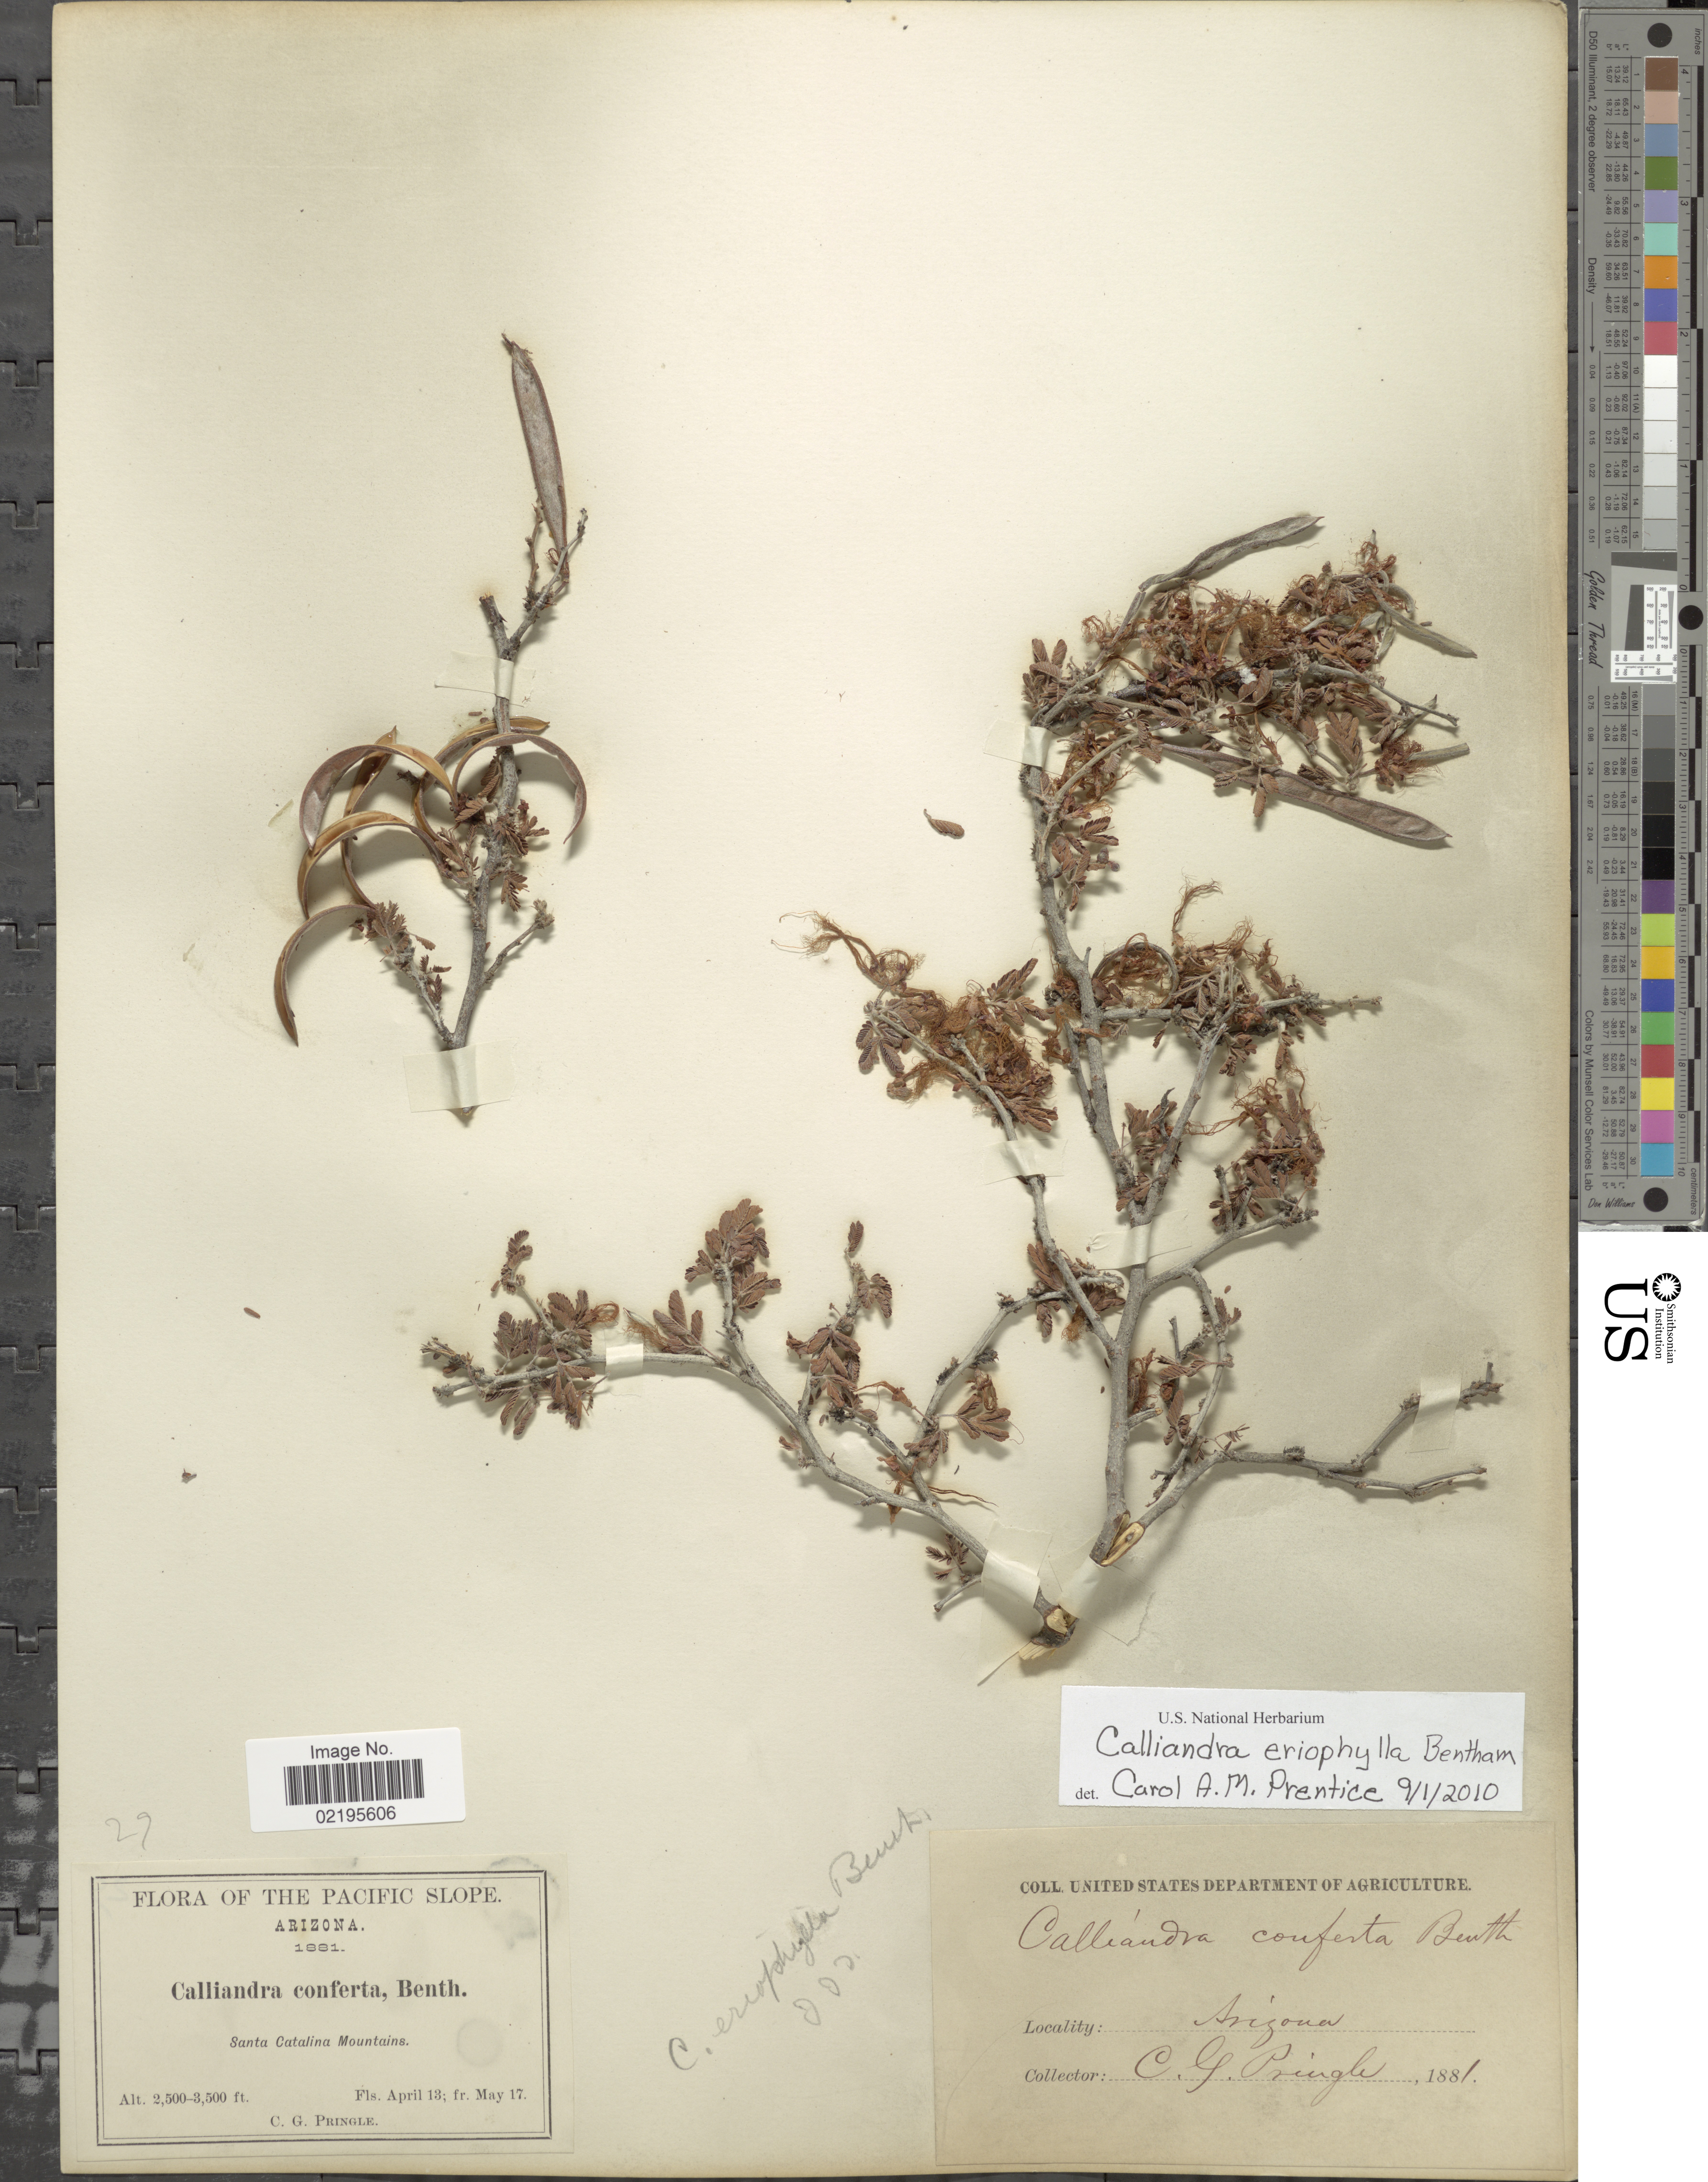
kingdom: Plantae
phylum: Tracheophyta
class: Magnoliopsida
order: Fabales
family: Fabaceae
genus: Calliandra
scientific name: Calliandra eriophylla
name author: Benth.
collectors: C. G. Pringle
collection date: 1881-04-13/1881-05-17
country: United States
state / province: Arizona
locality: Pacific Slope, Santa Catalina Mountains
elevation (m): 762